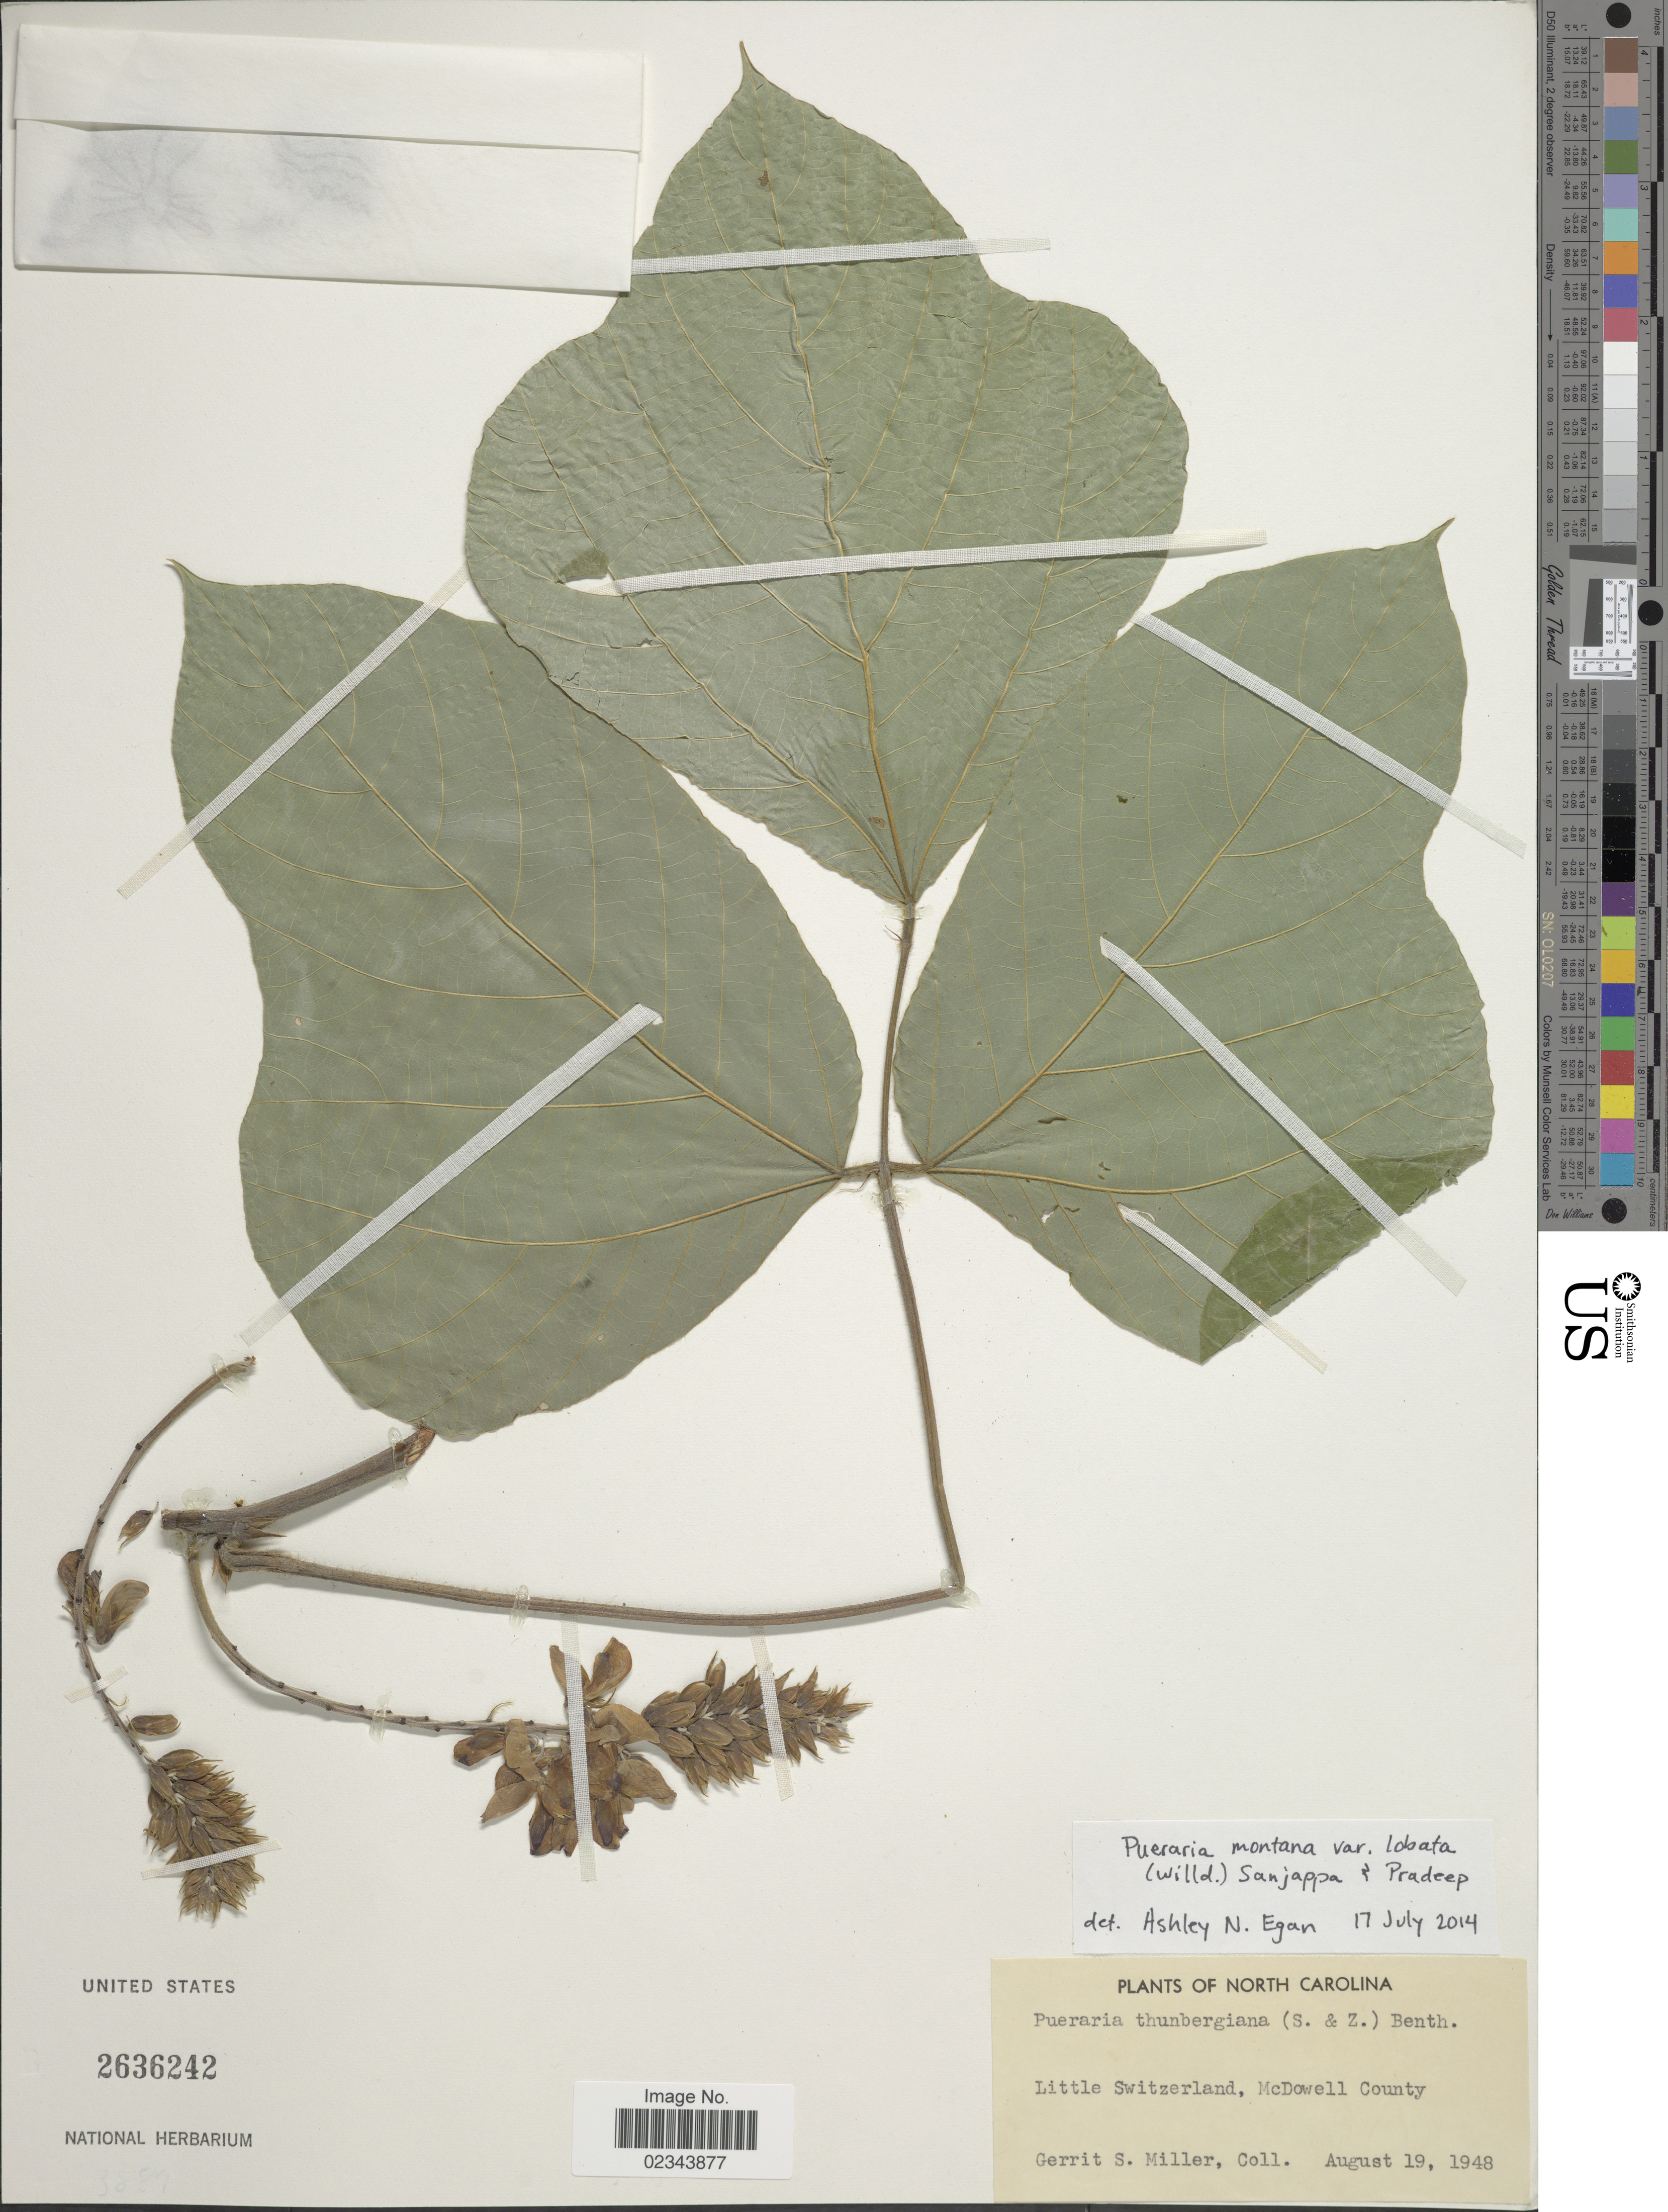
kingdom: Plantae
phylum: Tracheophyta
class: Magnoliopsida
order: Fabales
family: Fabaceae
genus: Pueraria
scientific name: Pueraria lobata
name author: (Willd.) Ohwi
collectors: G. S. Miller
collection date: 1948-09-19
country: United States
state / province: North Carolina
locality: Little Switzerland, McDowell County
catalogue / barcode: US 2636242